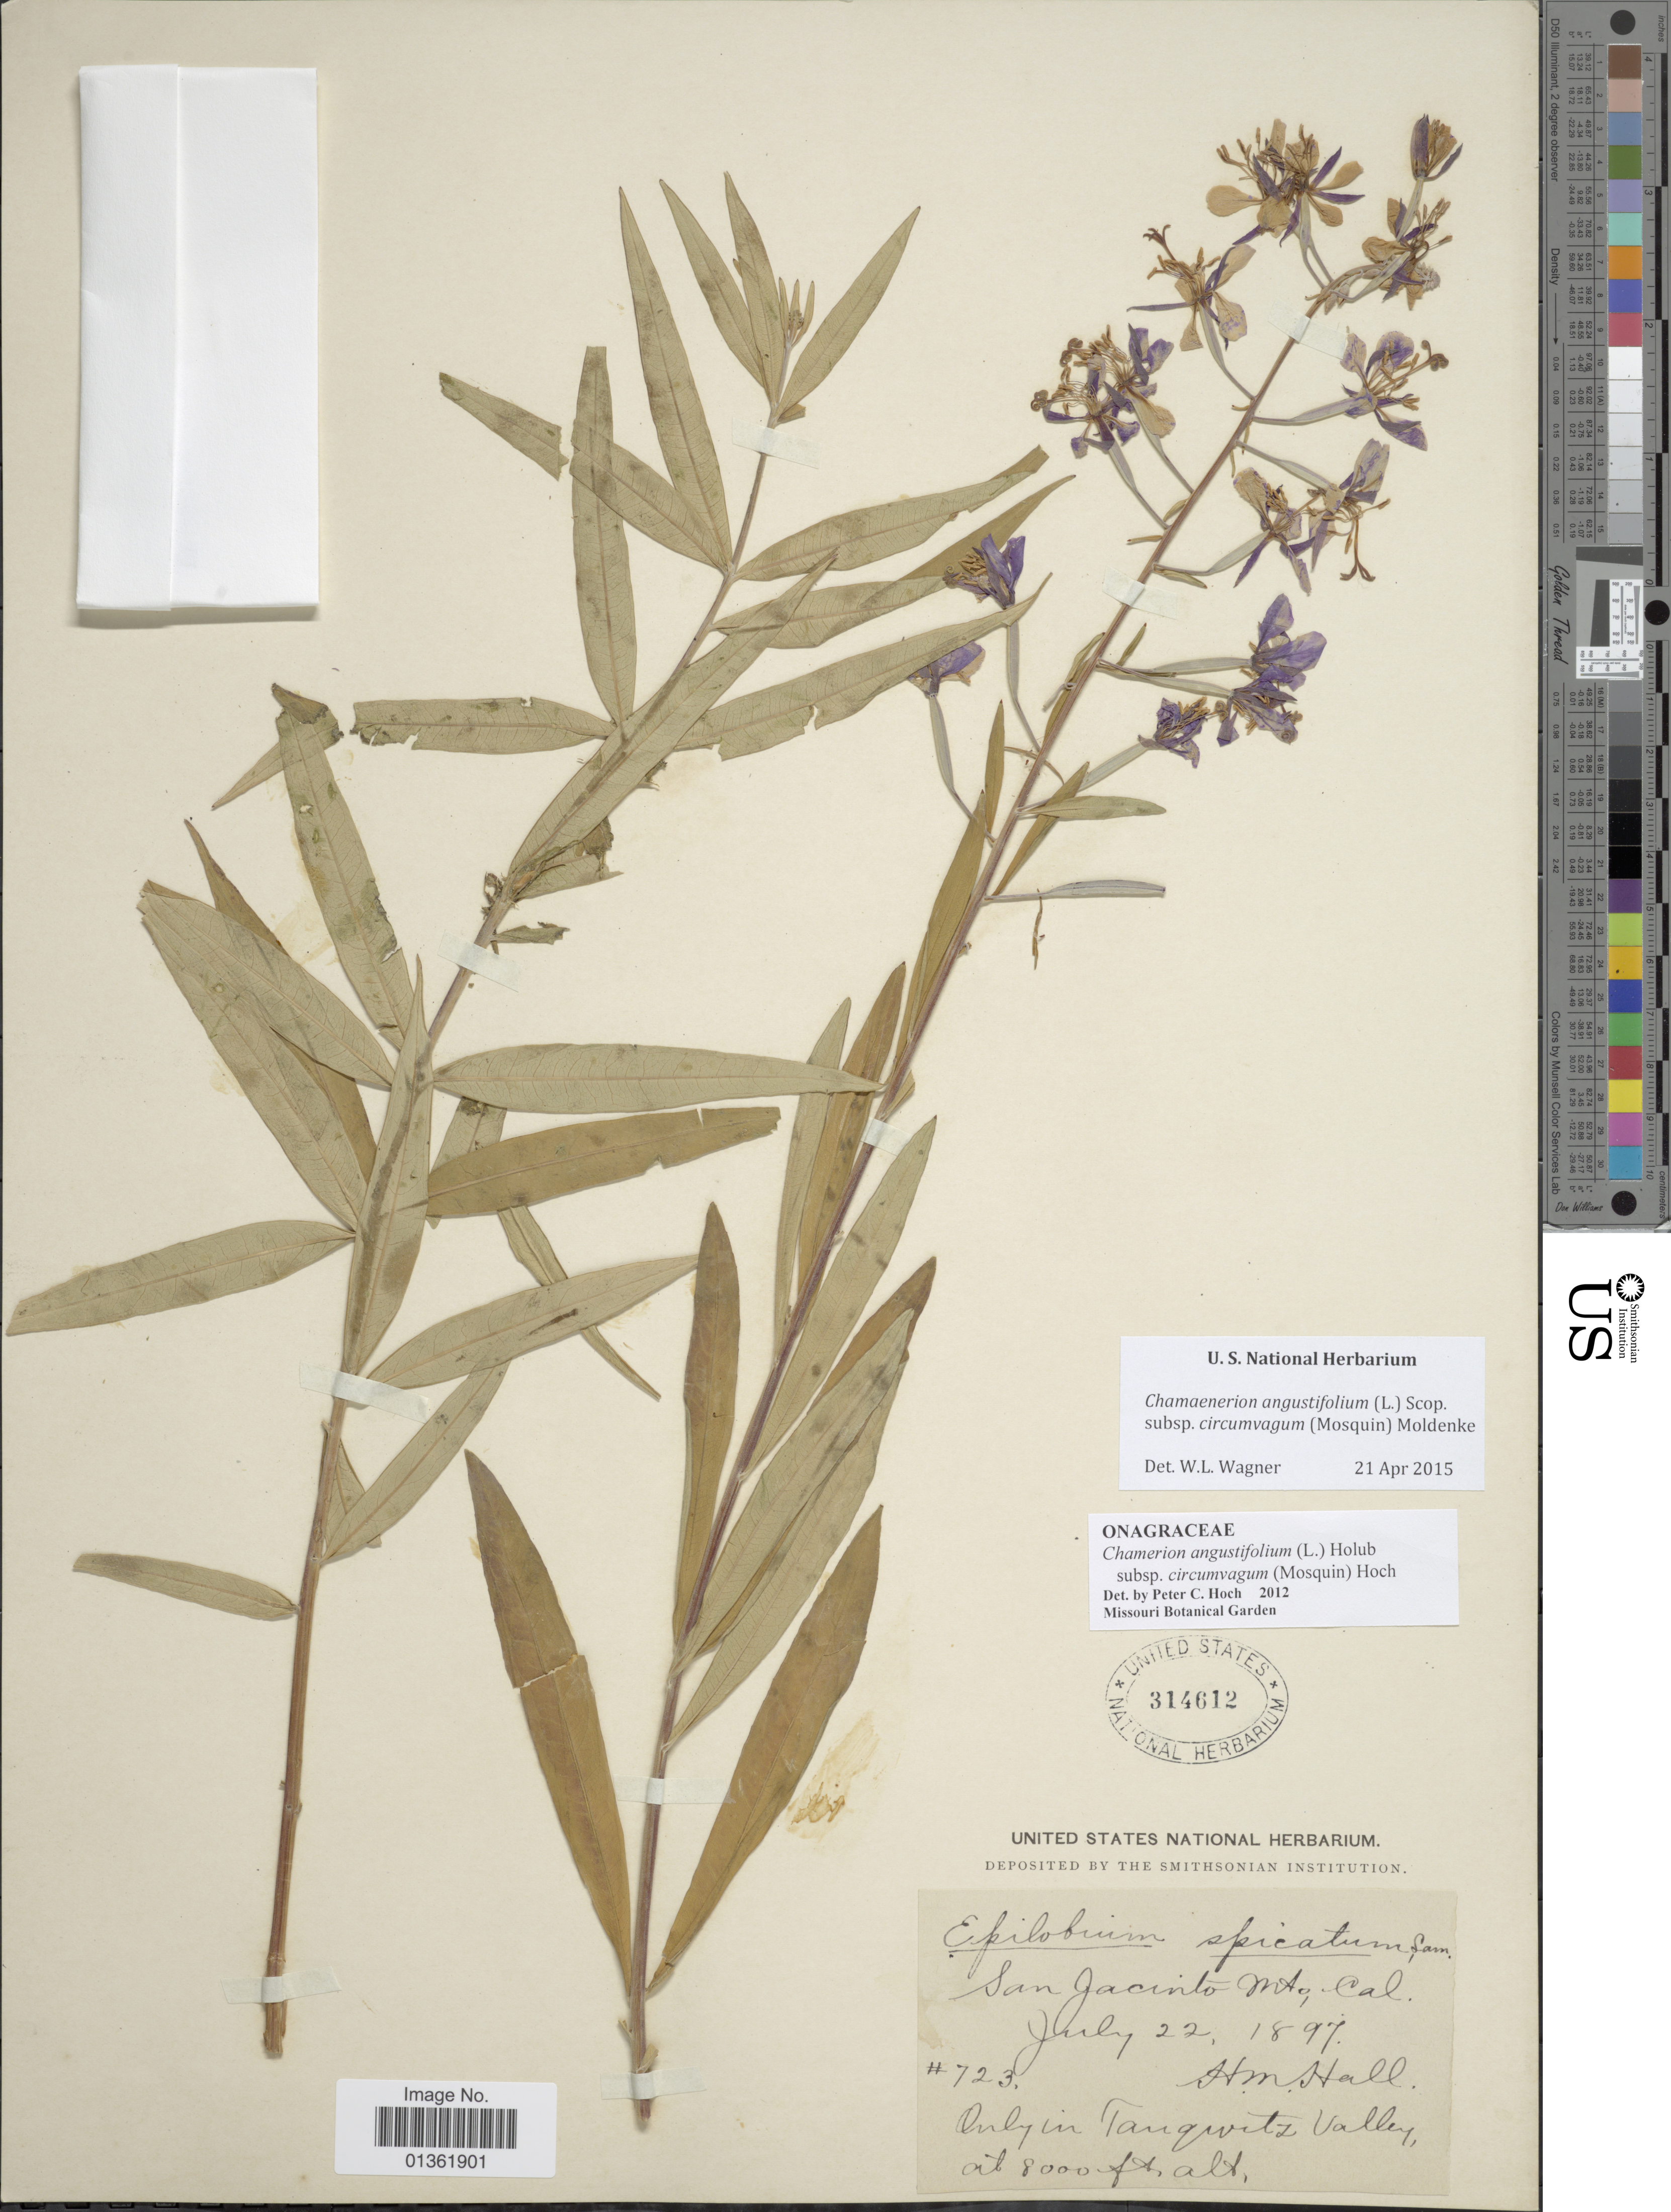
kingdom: Plantae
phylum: Tracheophyta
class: Magnoliopsida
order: Myrtales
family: Onagraceae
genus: Chamaenerion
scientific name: Chamaenerion angustifolium subsp. circumvagum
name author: (Mosquin) Moldenke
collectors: H. M. Hall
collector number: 723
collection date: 1897-07-22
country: United States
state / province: California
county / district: Riverside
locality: San Jacinto Mts.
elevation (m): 2438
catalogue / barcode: US 314612